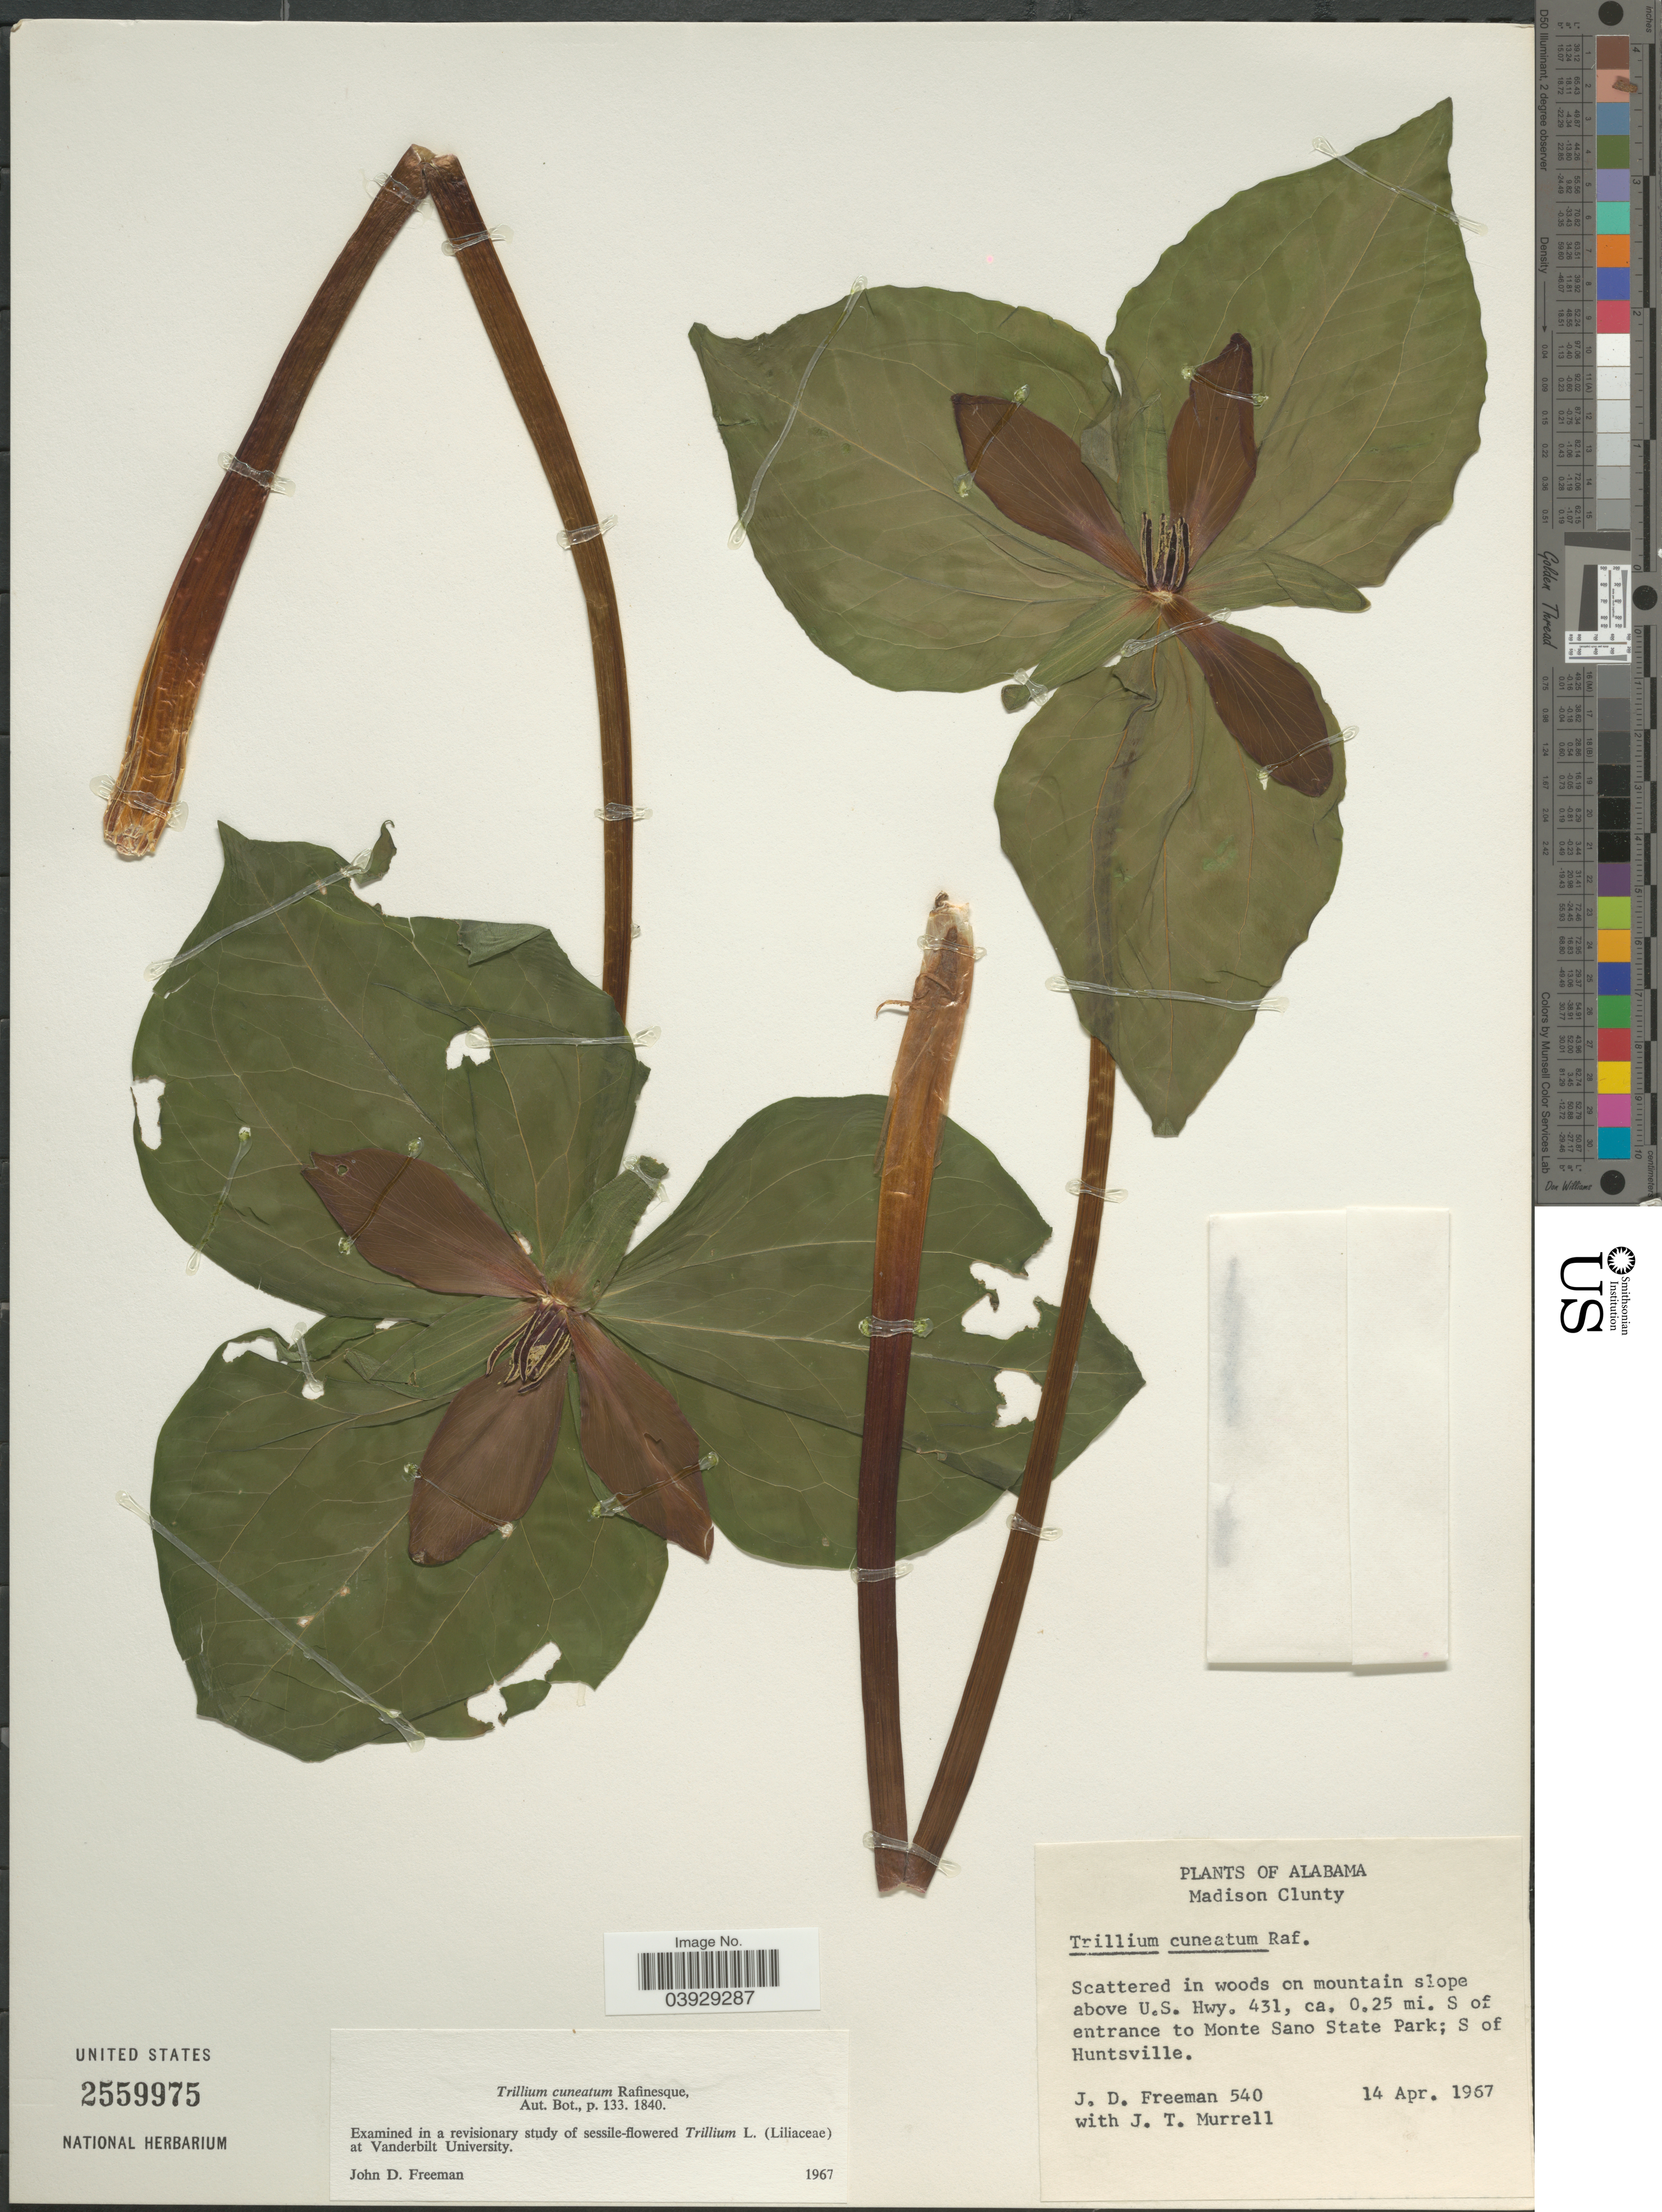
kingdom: Plantae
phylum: Tracheophyta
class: Liliopsida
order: Liliales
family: Melanthiaceae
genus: Trillium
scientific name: Trillium cuneatum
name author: Raf.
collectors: J. Freeman & J. Murrell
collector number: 540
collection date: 1967-04-14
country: United States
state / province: Alabama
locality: Madison Clunty. In woods on mountain slope above U.S. Hwy. 431, ca. 0.25 mi. S of entrance to Monte Sano State Park; S of Huntsville.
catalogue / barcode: US 2559975